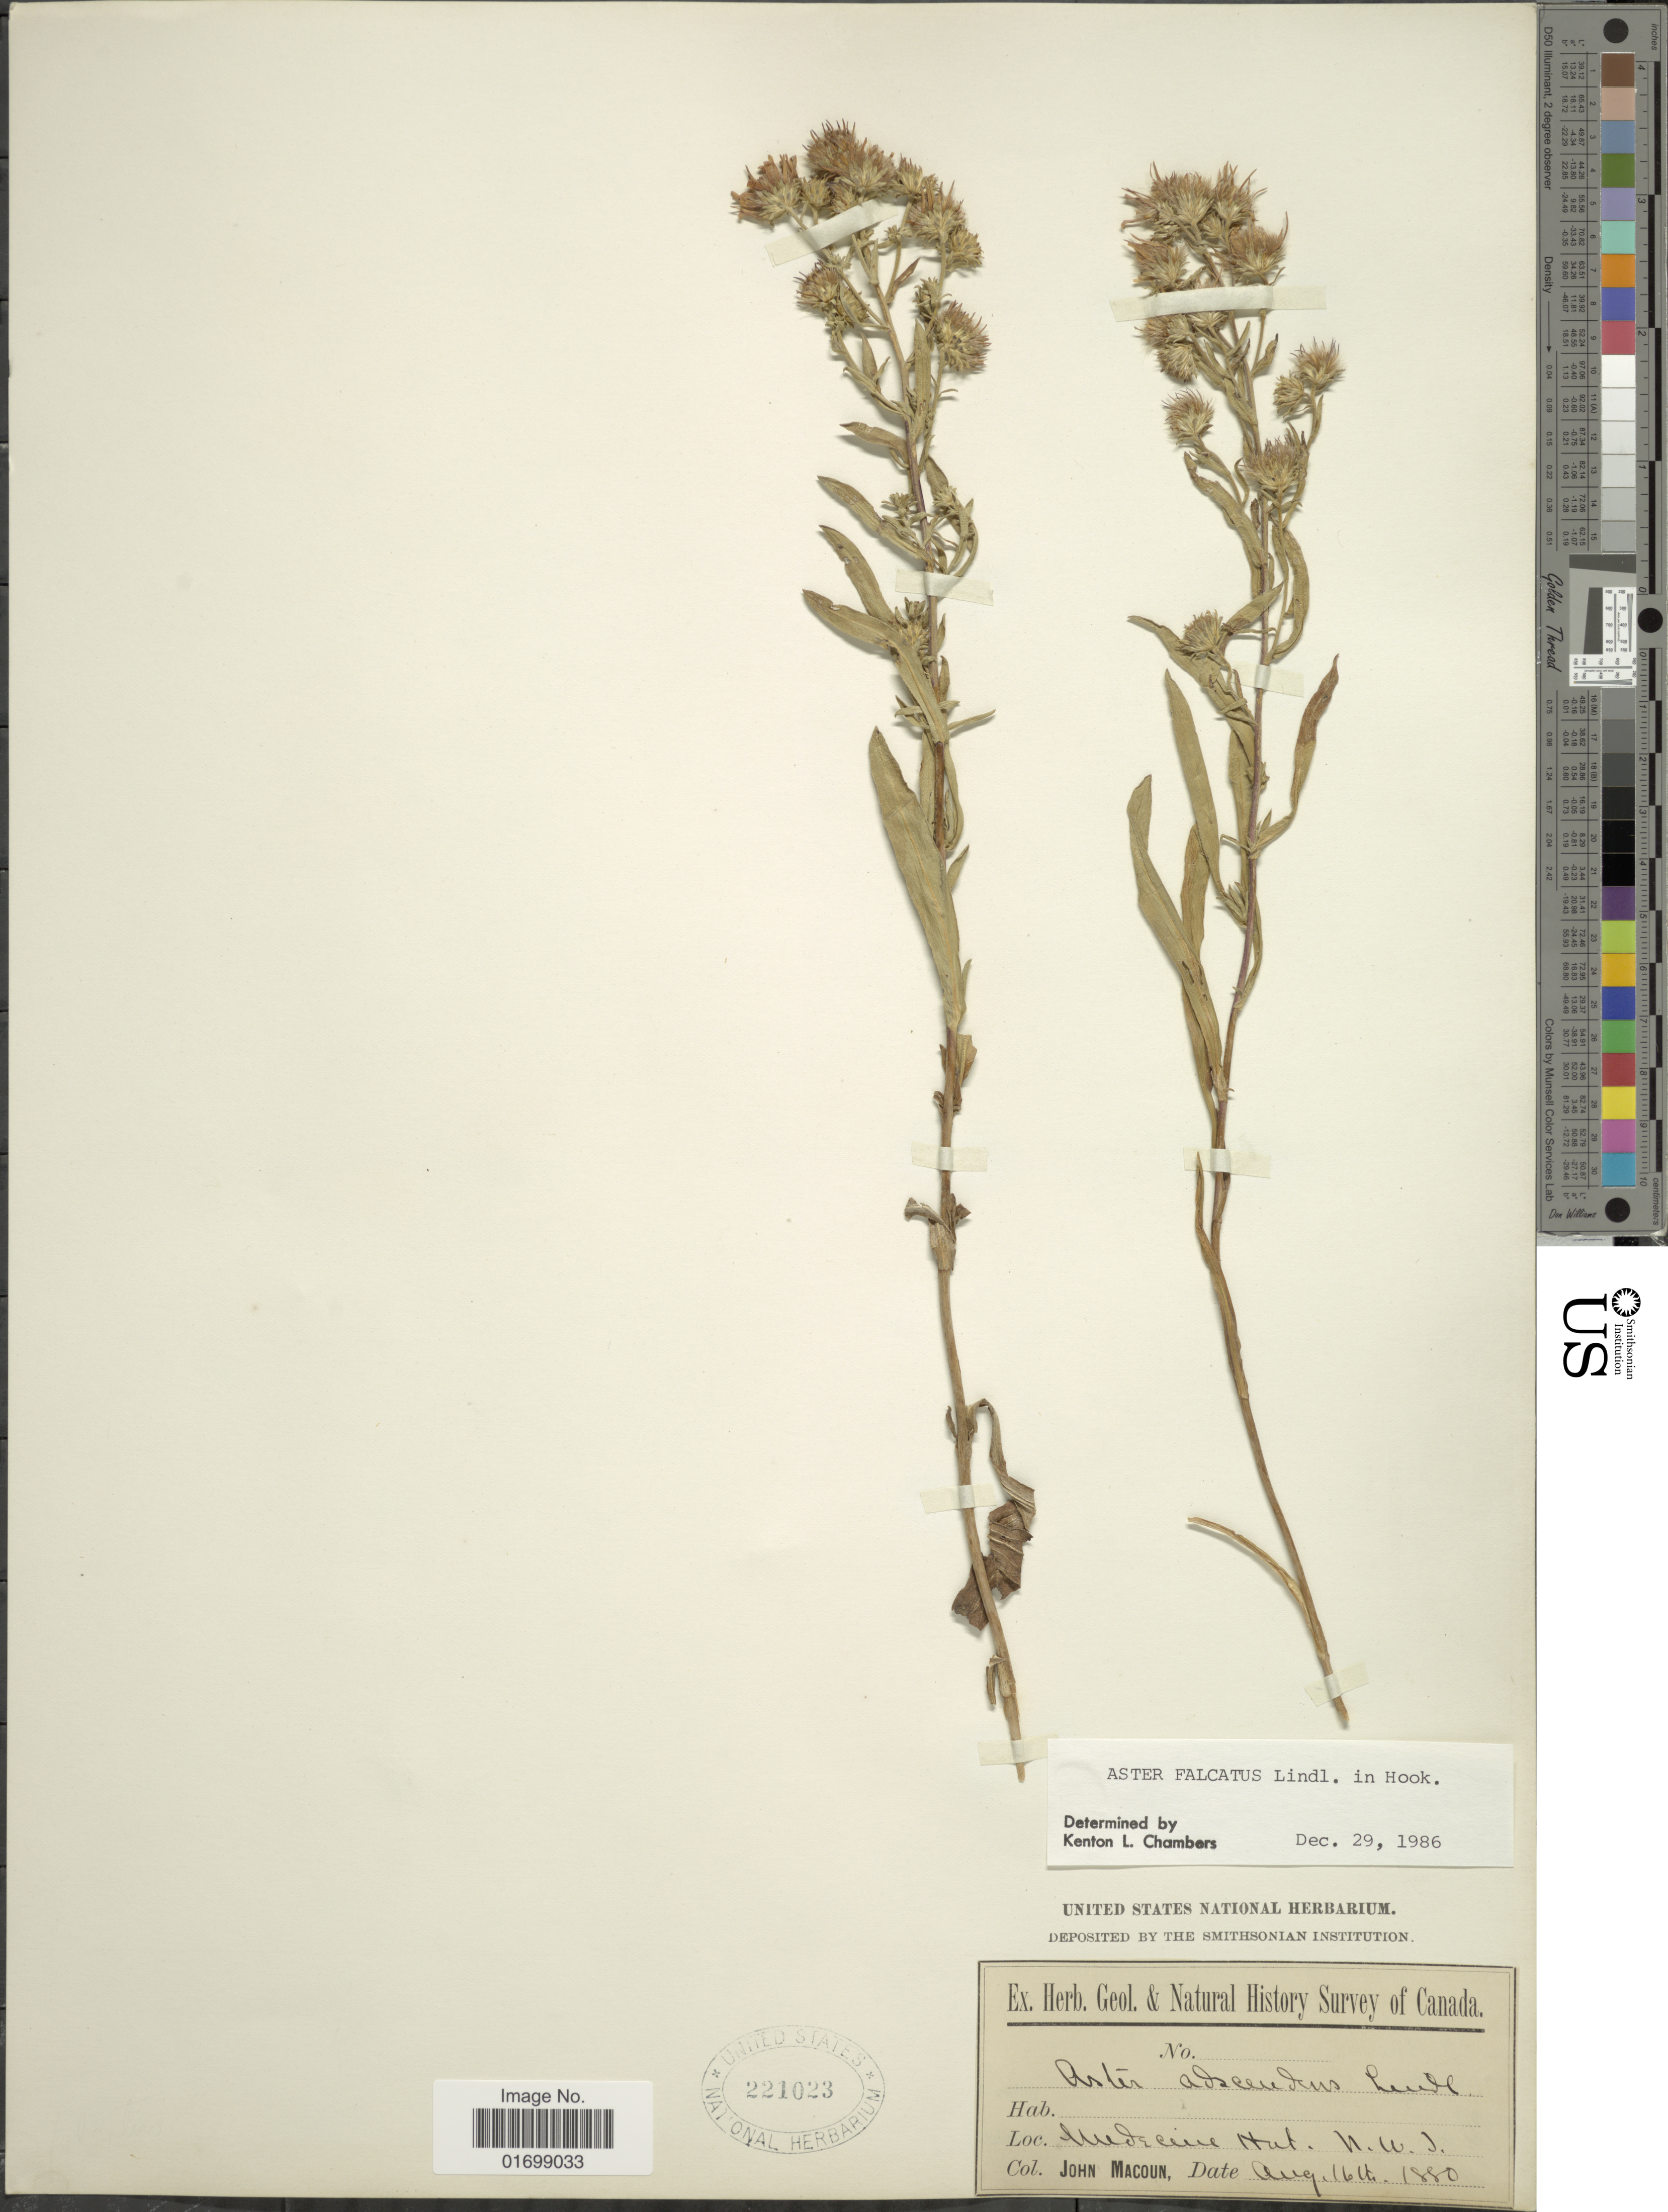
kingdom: Plantae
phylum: Tracheophyta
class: Magnoliopsida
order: Asterales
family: Asteraceae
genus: Symphyotrichum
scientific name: Symphyotrichum falcatum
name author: (Lindl. ex Lindl.) G.L. Nesom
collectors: J. Macoun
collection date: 1880-08-16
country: Canada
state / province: Northwest Territories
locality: Mendacino Nat.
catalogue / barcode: US 221023